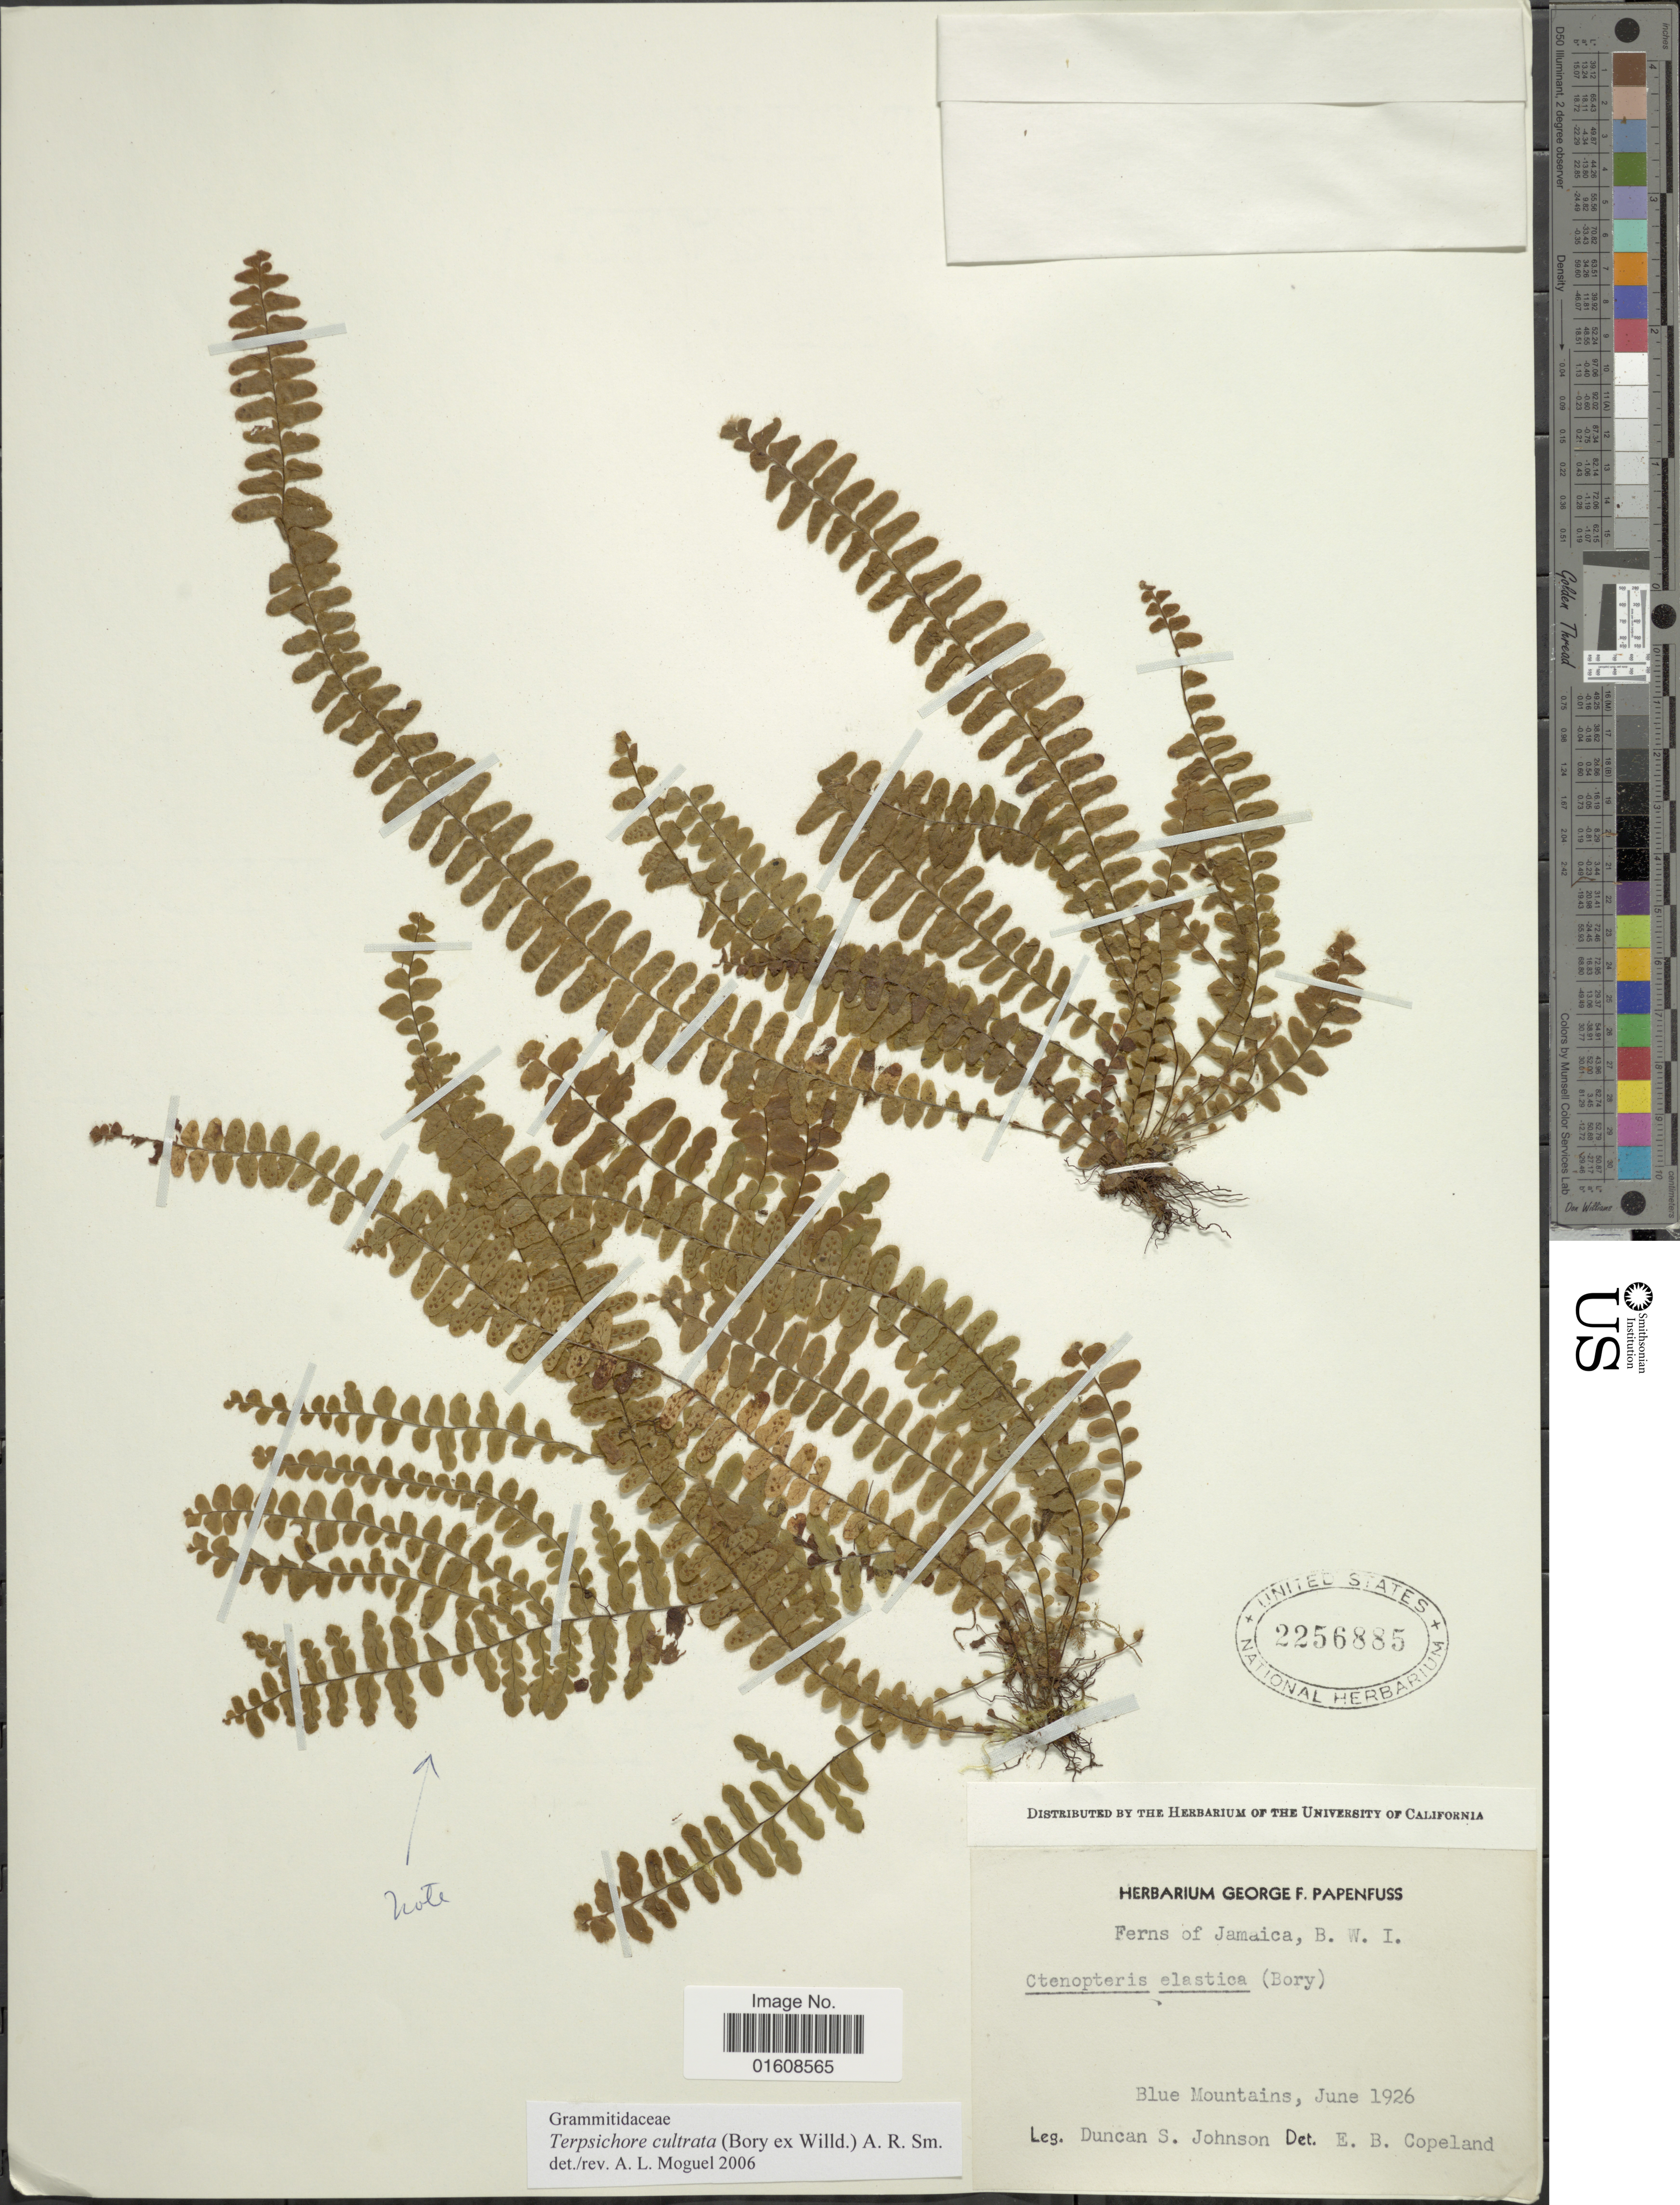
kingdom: Plantae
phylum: Tracheophyta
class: Polypodiopsida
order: Polypodiales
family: Polypodiaceae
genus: Alansmia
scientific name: Alansmia cultrata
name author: (Bory ex Willd.) Moguel & M. Kessler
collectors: D. S. Johnson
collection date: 1926-06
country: Jamaica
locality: B. W. I. Blue Mountains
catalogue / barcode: US 2256885